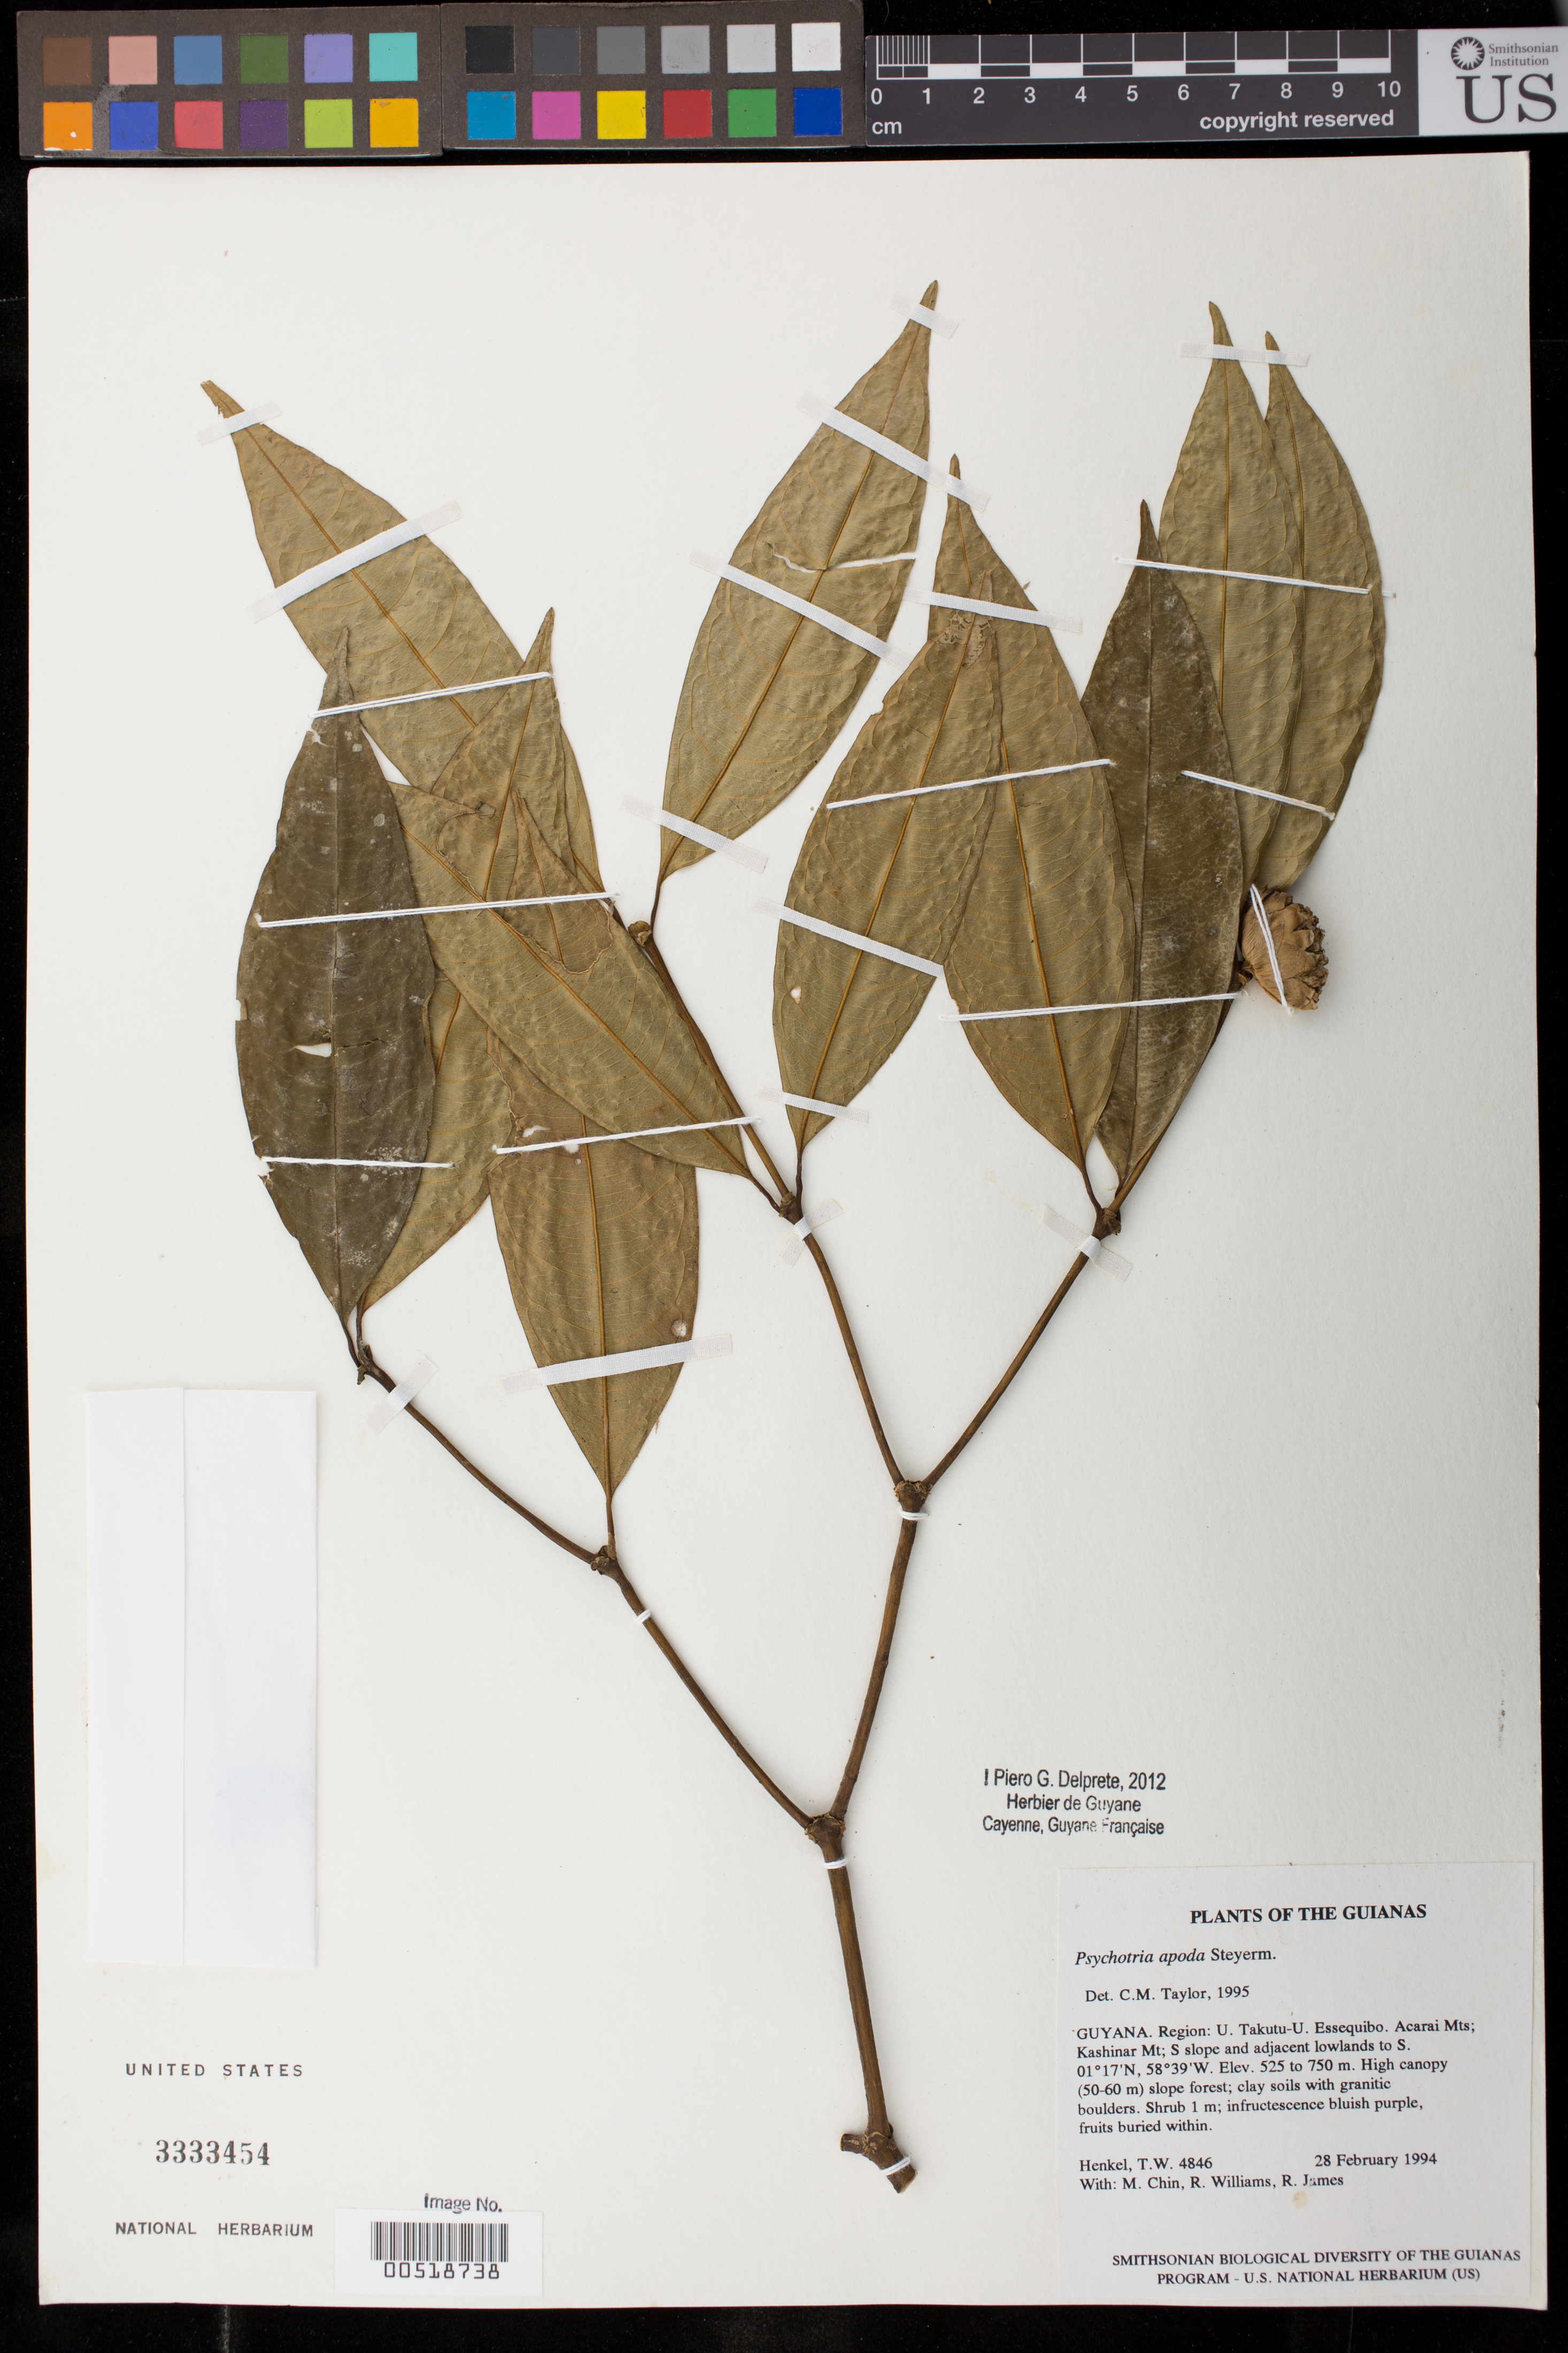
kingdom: Plantae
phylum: Tracheophyta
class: Magnoliopsida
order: Gentianales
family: Rubiaceae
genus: Palicourea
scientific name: Palicourea apoda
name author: (Steyerm.) Delprete & J.H. Kirkbr.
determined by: Kirkbride, J. H., Jr.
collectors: T. Henkel, M. Chin, R. Williams & R. James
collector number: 4846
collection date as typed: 28 February 1994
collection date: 1994-02-28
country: Guyana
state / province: U. Takutu-U. Essequibo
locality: Acarai Mts; Kashinar Mt; S slope and adjacent lowlands to S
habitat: High canopy (50-60 m) slope forest; clay soils with granitic boulders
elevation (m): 525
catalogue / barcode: US 3333454